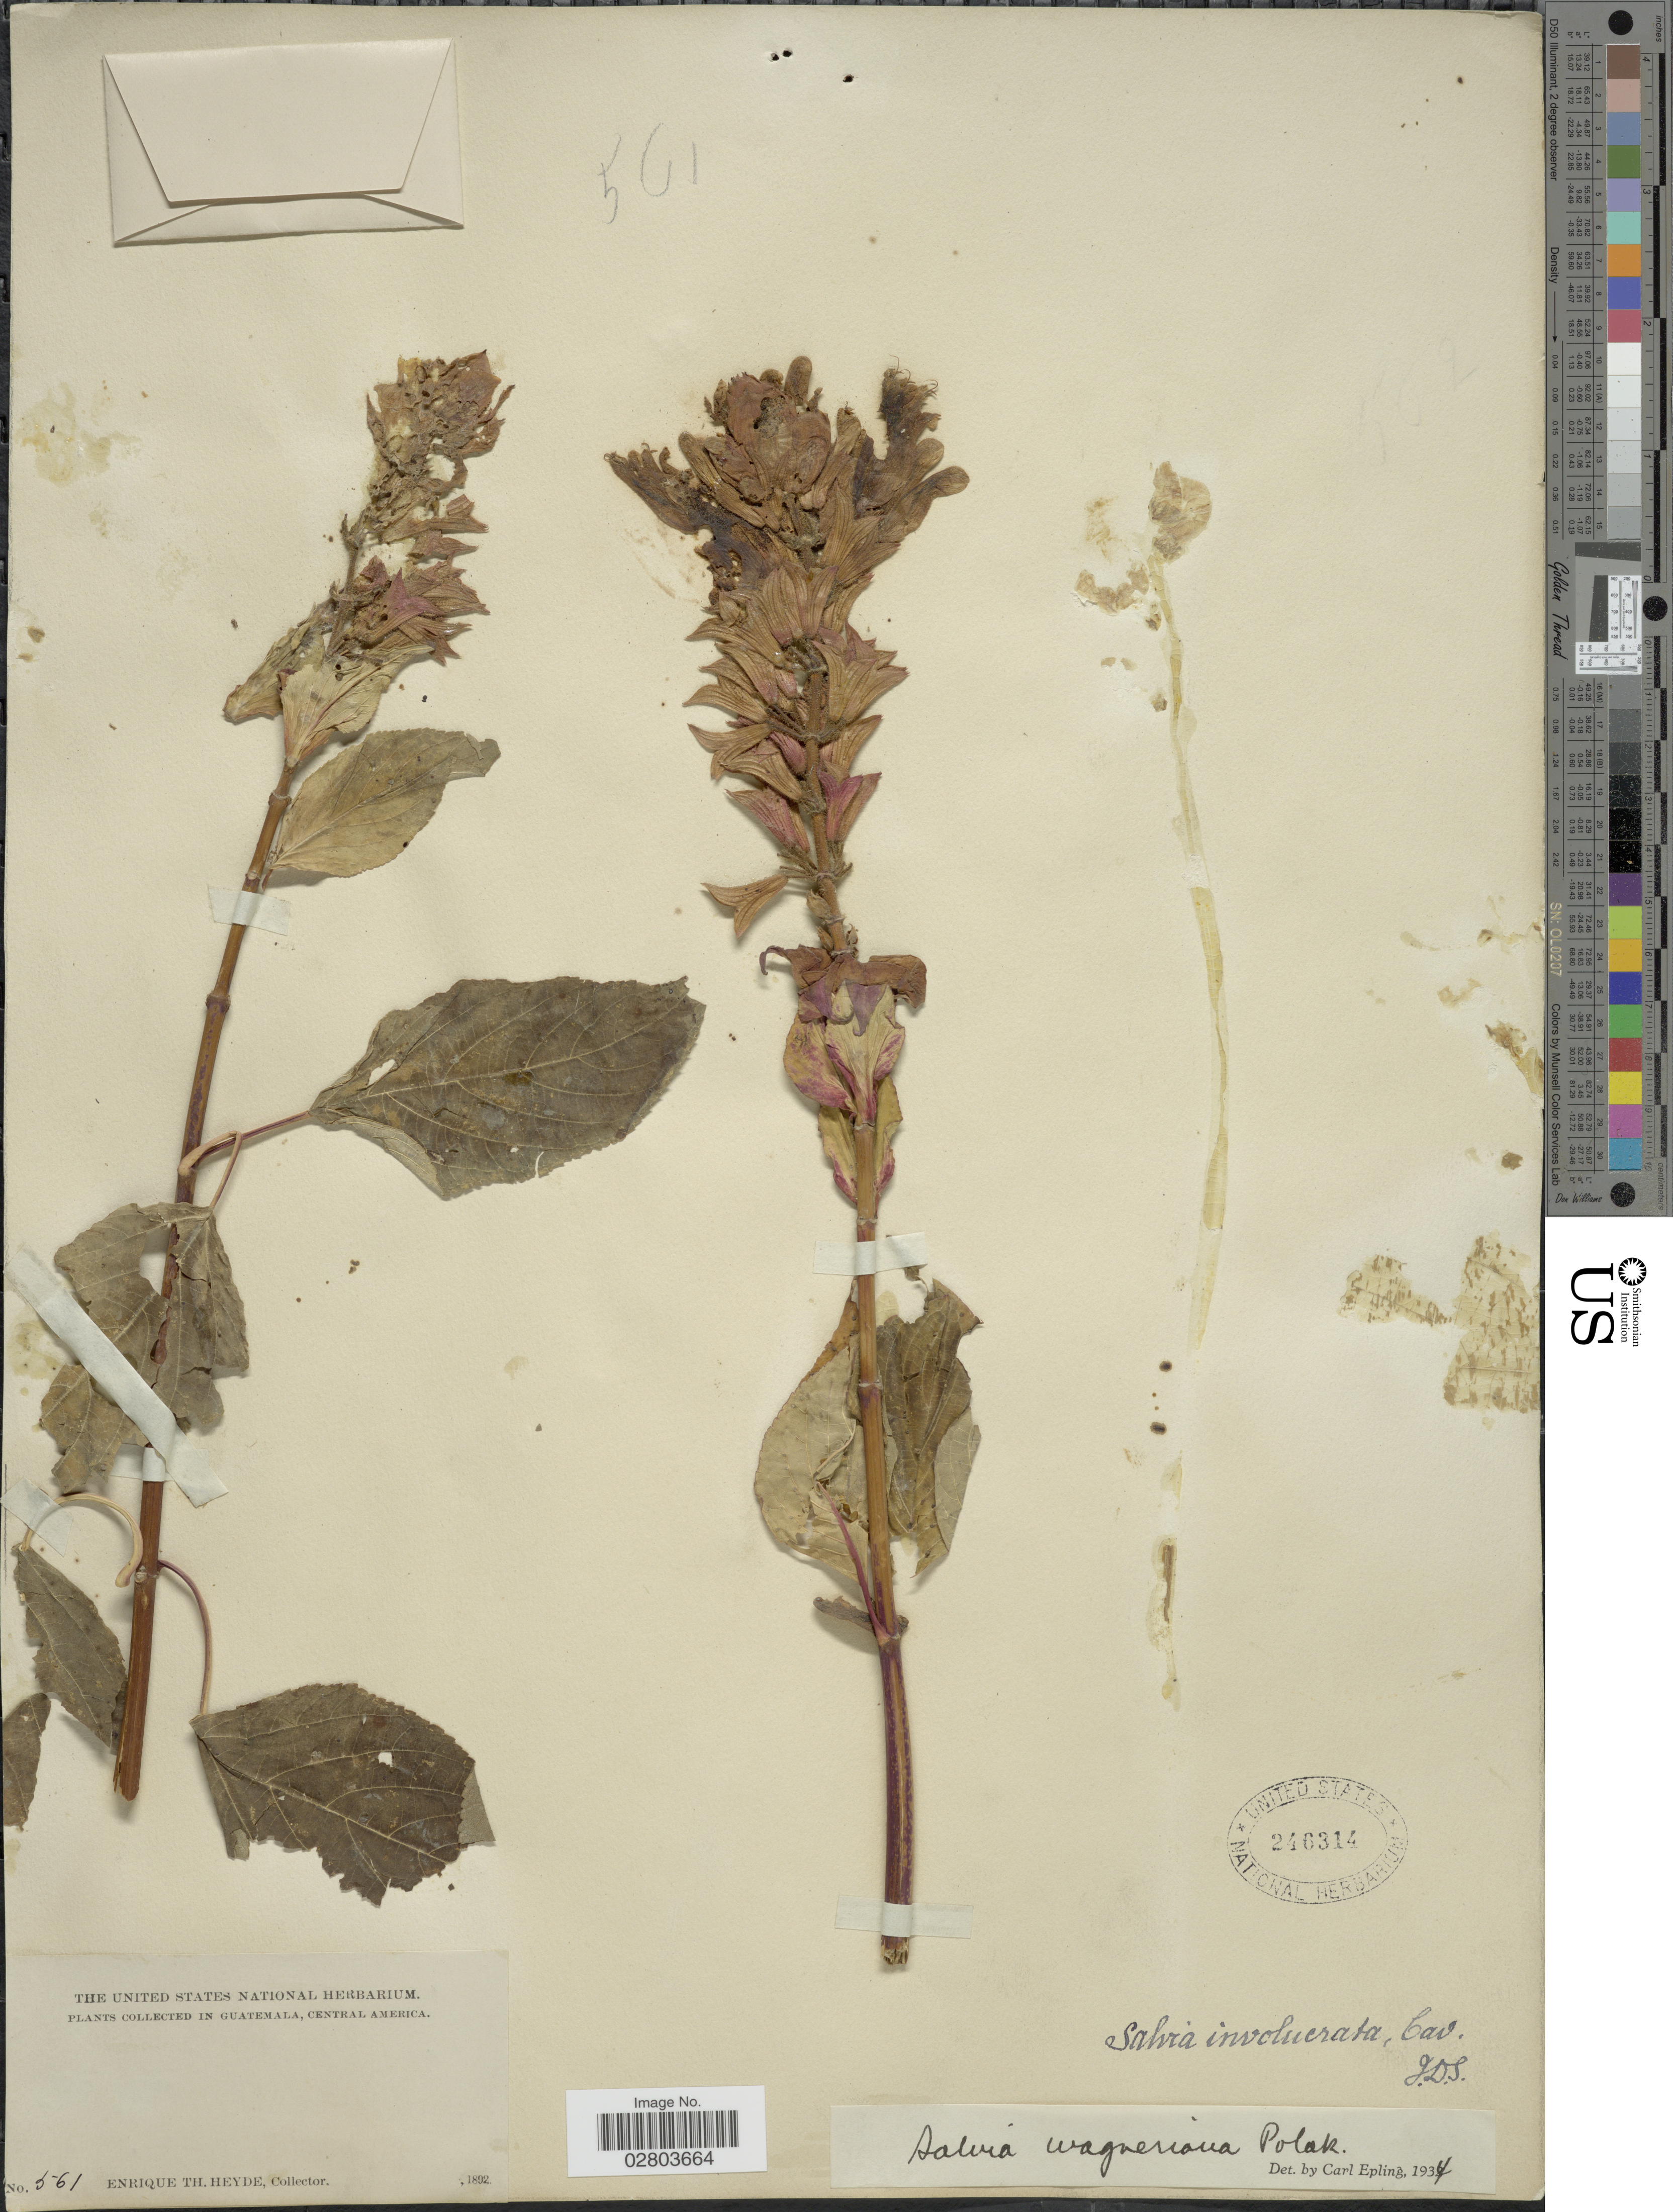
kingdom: Plantae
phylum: Tracheophyta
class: Magnoliopsida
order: Lamiales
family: Lamiaceae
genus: Salvia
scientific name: Salvia wagneriana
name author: Pol.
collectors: E. T. Heyde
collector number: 561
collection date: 1892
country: Guatemala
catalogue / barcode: US 246314